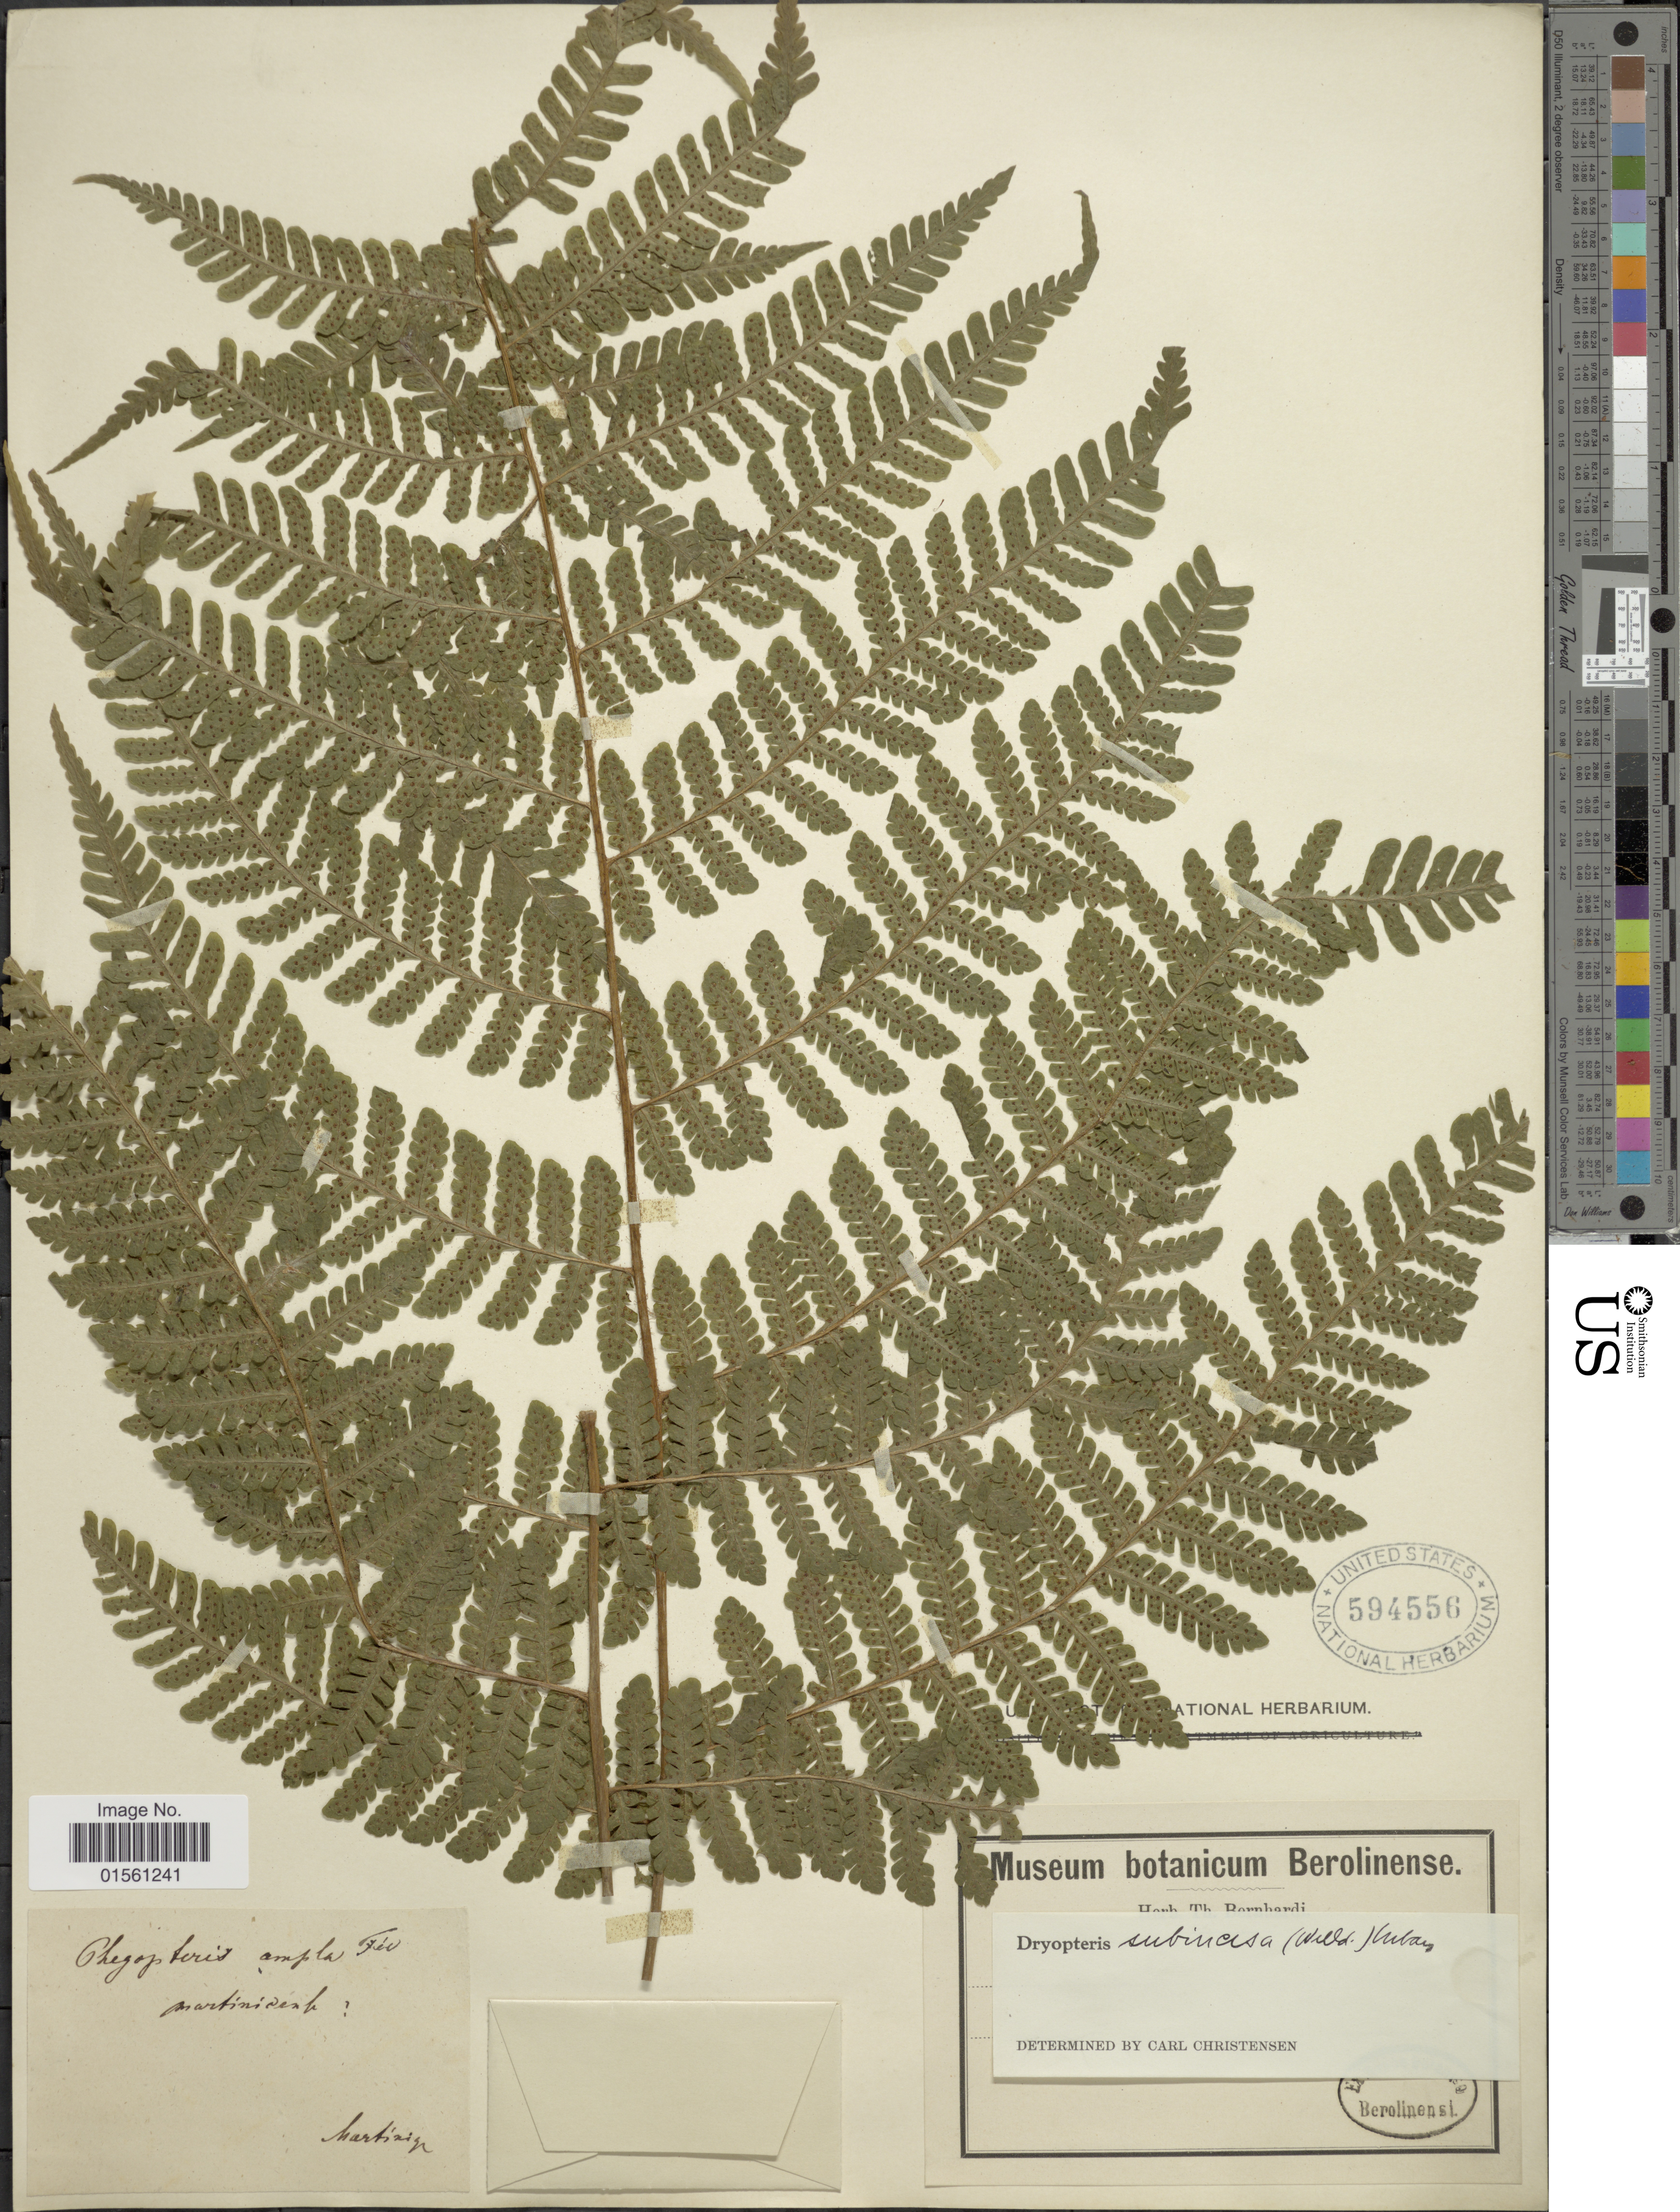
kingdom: Plantae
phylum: Tracheophyta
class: Polypodiopsida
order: Polypodiales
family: Dryopteridaceae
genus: Megalastrum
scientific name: Megalastrum subincisum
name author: (Willd.) A.R. Sm. & R.C. Moran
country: Martinique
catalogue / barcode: US 594556